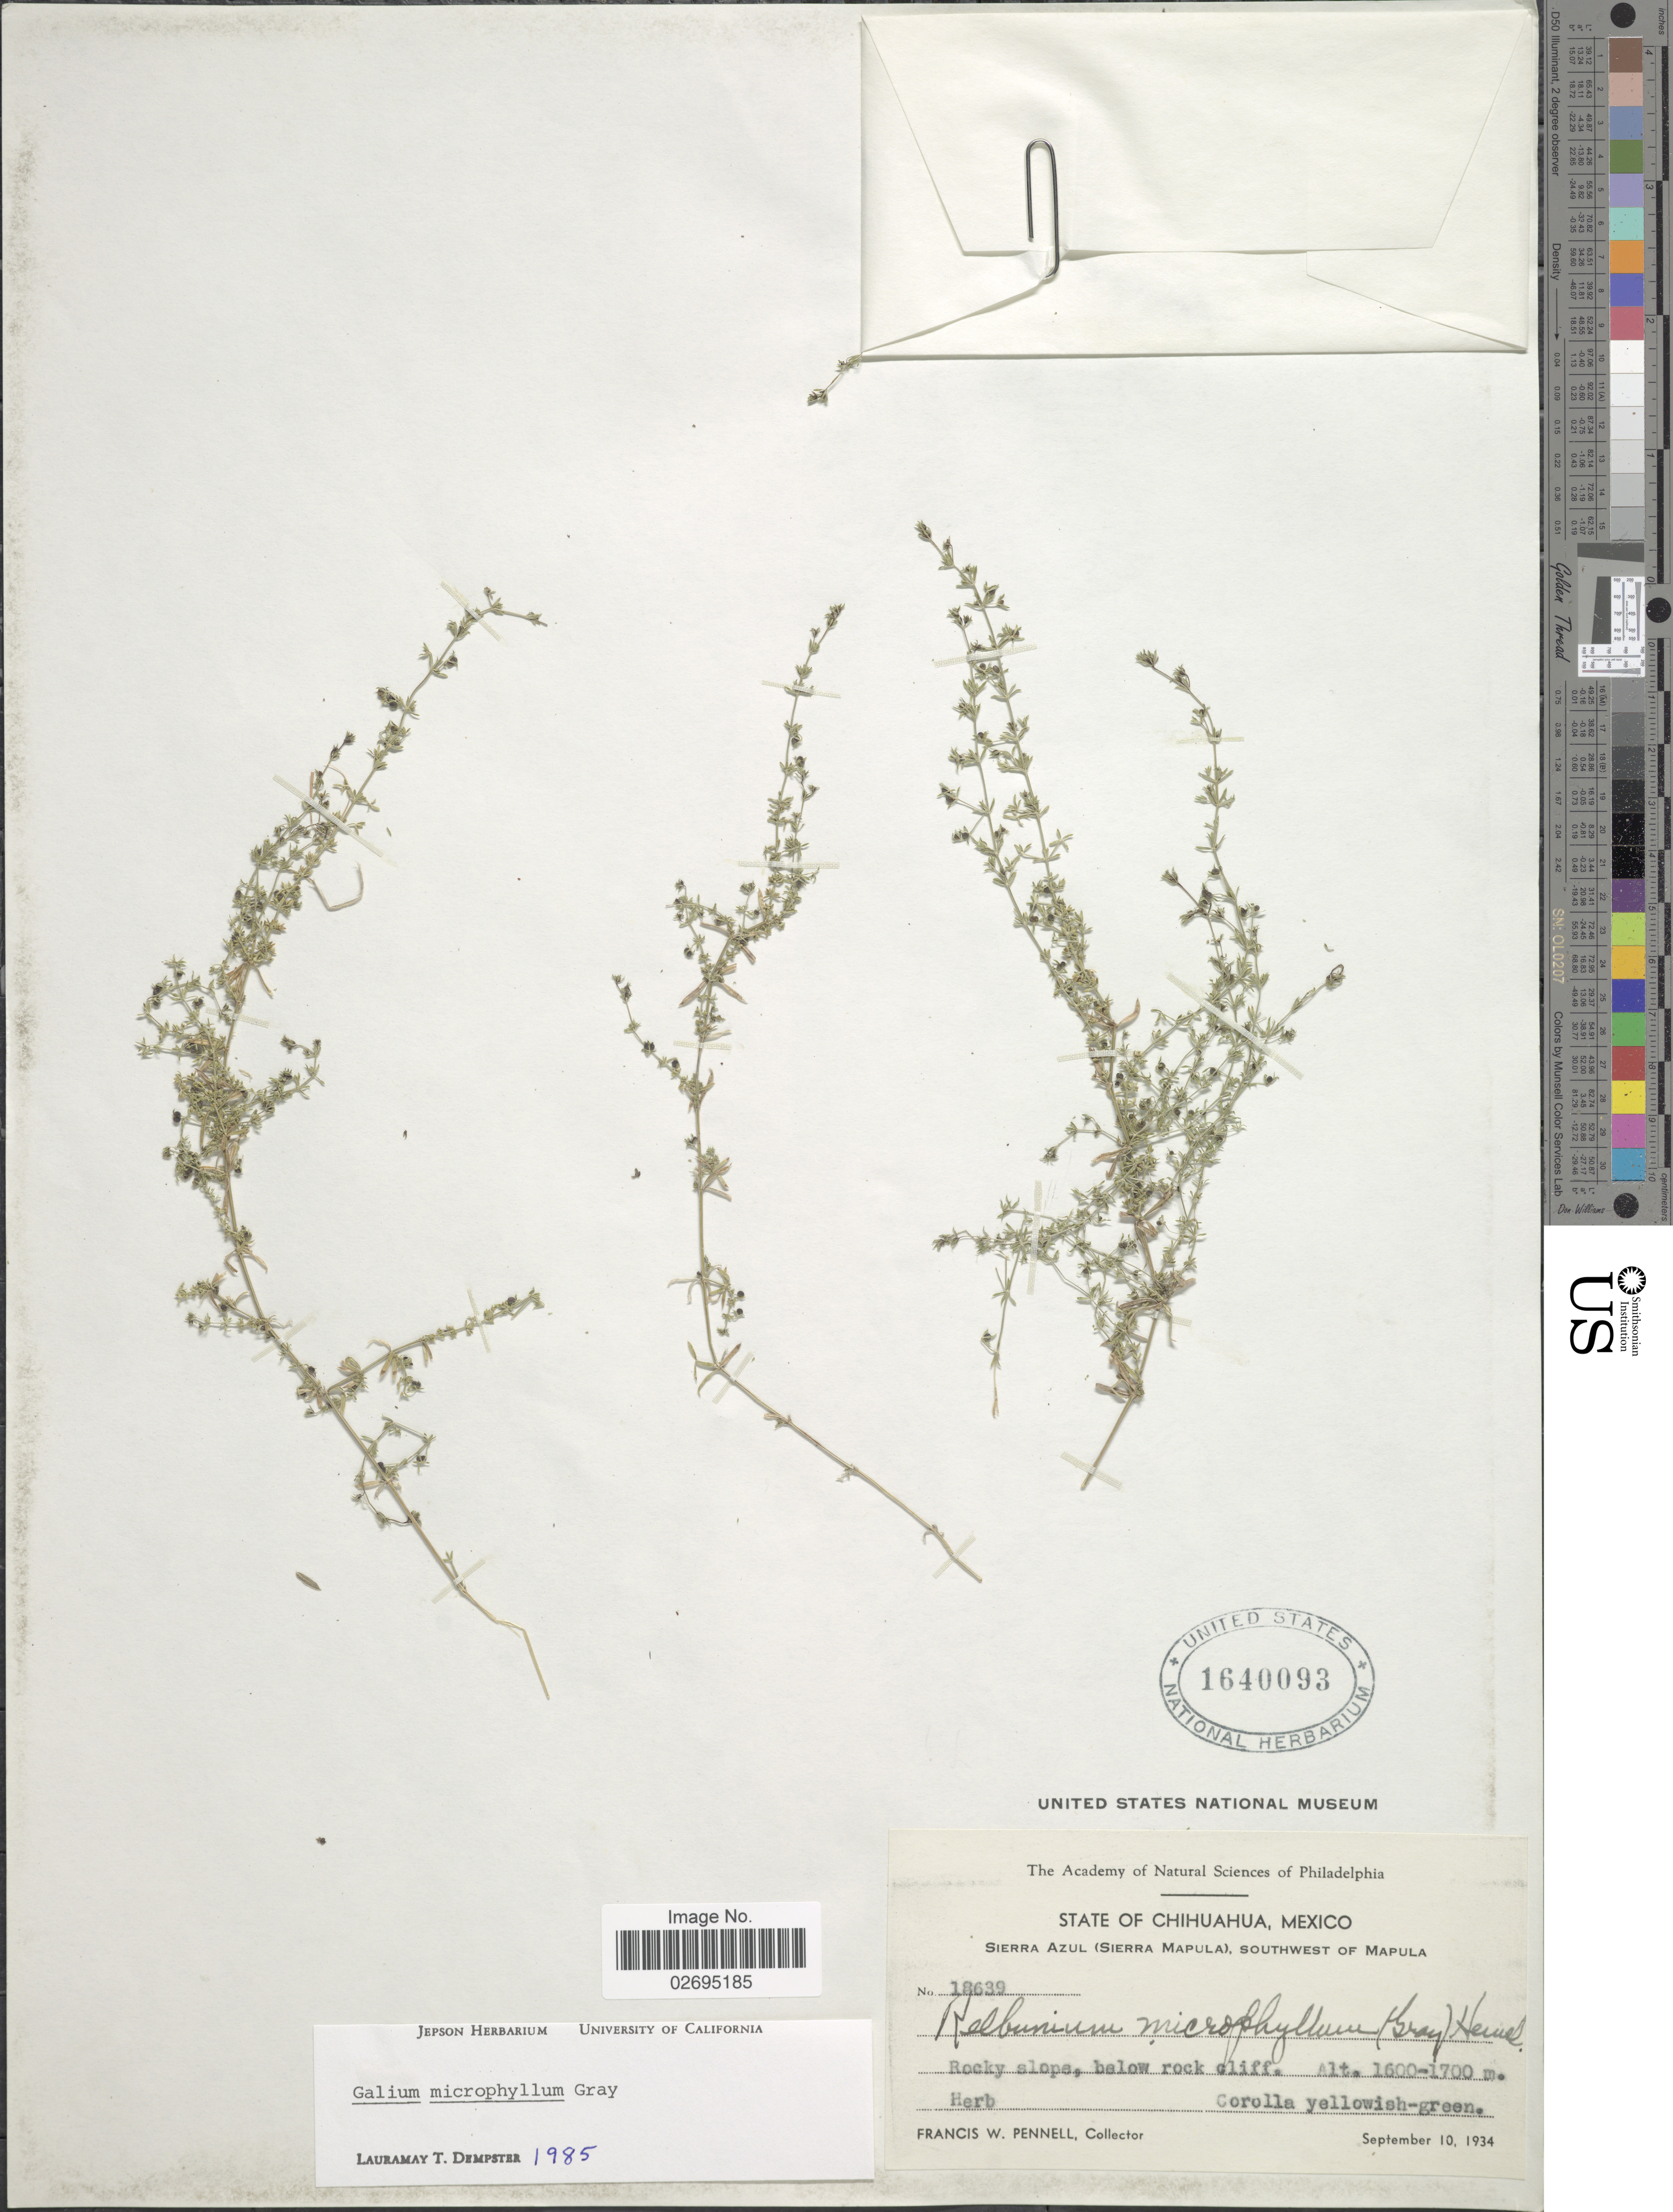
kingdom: Plantae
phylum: Tracheophyta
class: Magnoliopsida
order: Gentianales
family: Rubiaceae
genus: Galium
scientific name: Galium microphyllum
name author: A. Gray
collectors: F. W. Pennell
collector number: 18639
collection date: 1934-09-10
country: Mexico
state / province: Chihuahua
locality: Sierra Azul (Sierra Mapula), southwest of Mapula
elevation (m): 1600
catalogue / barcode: US 1640093